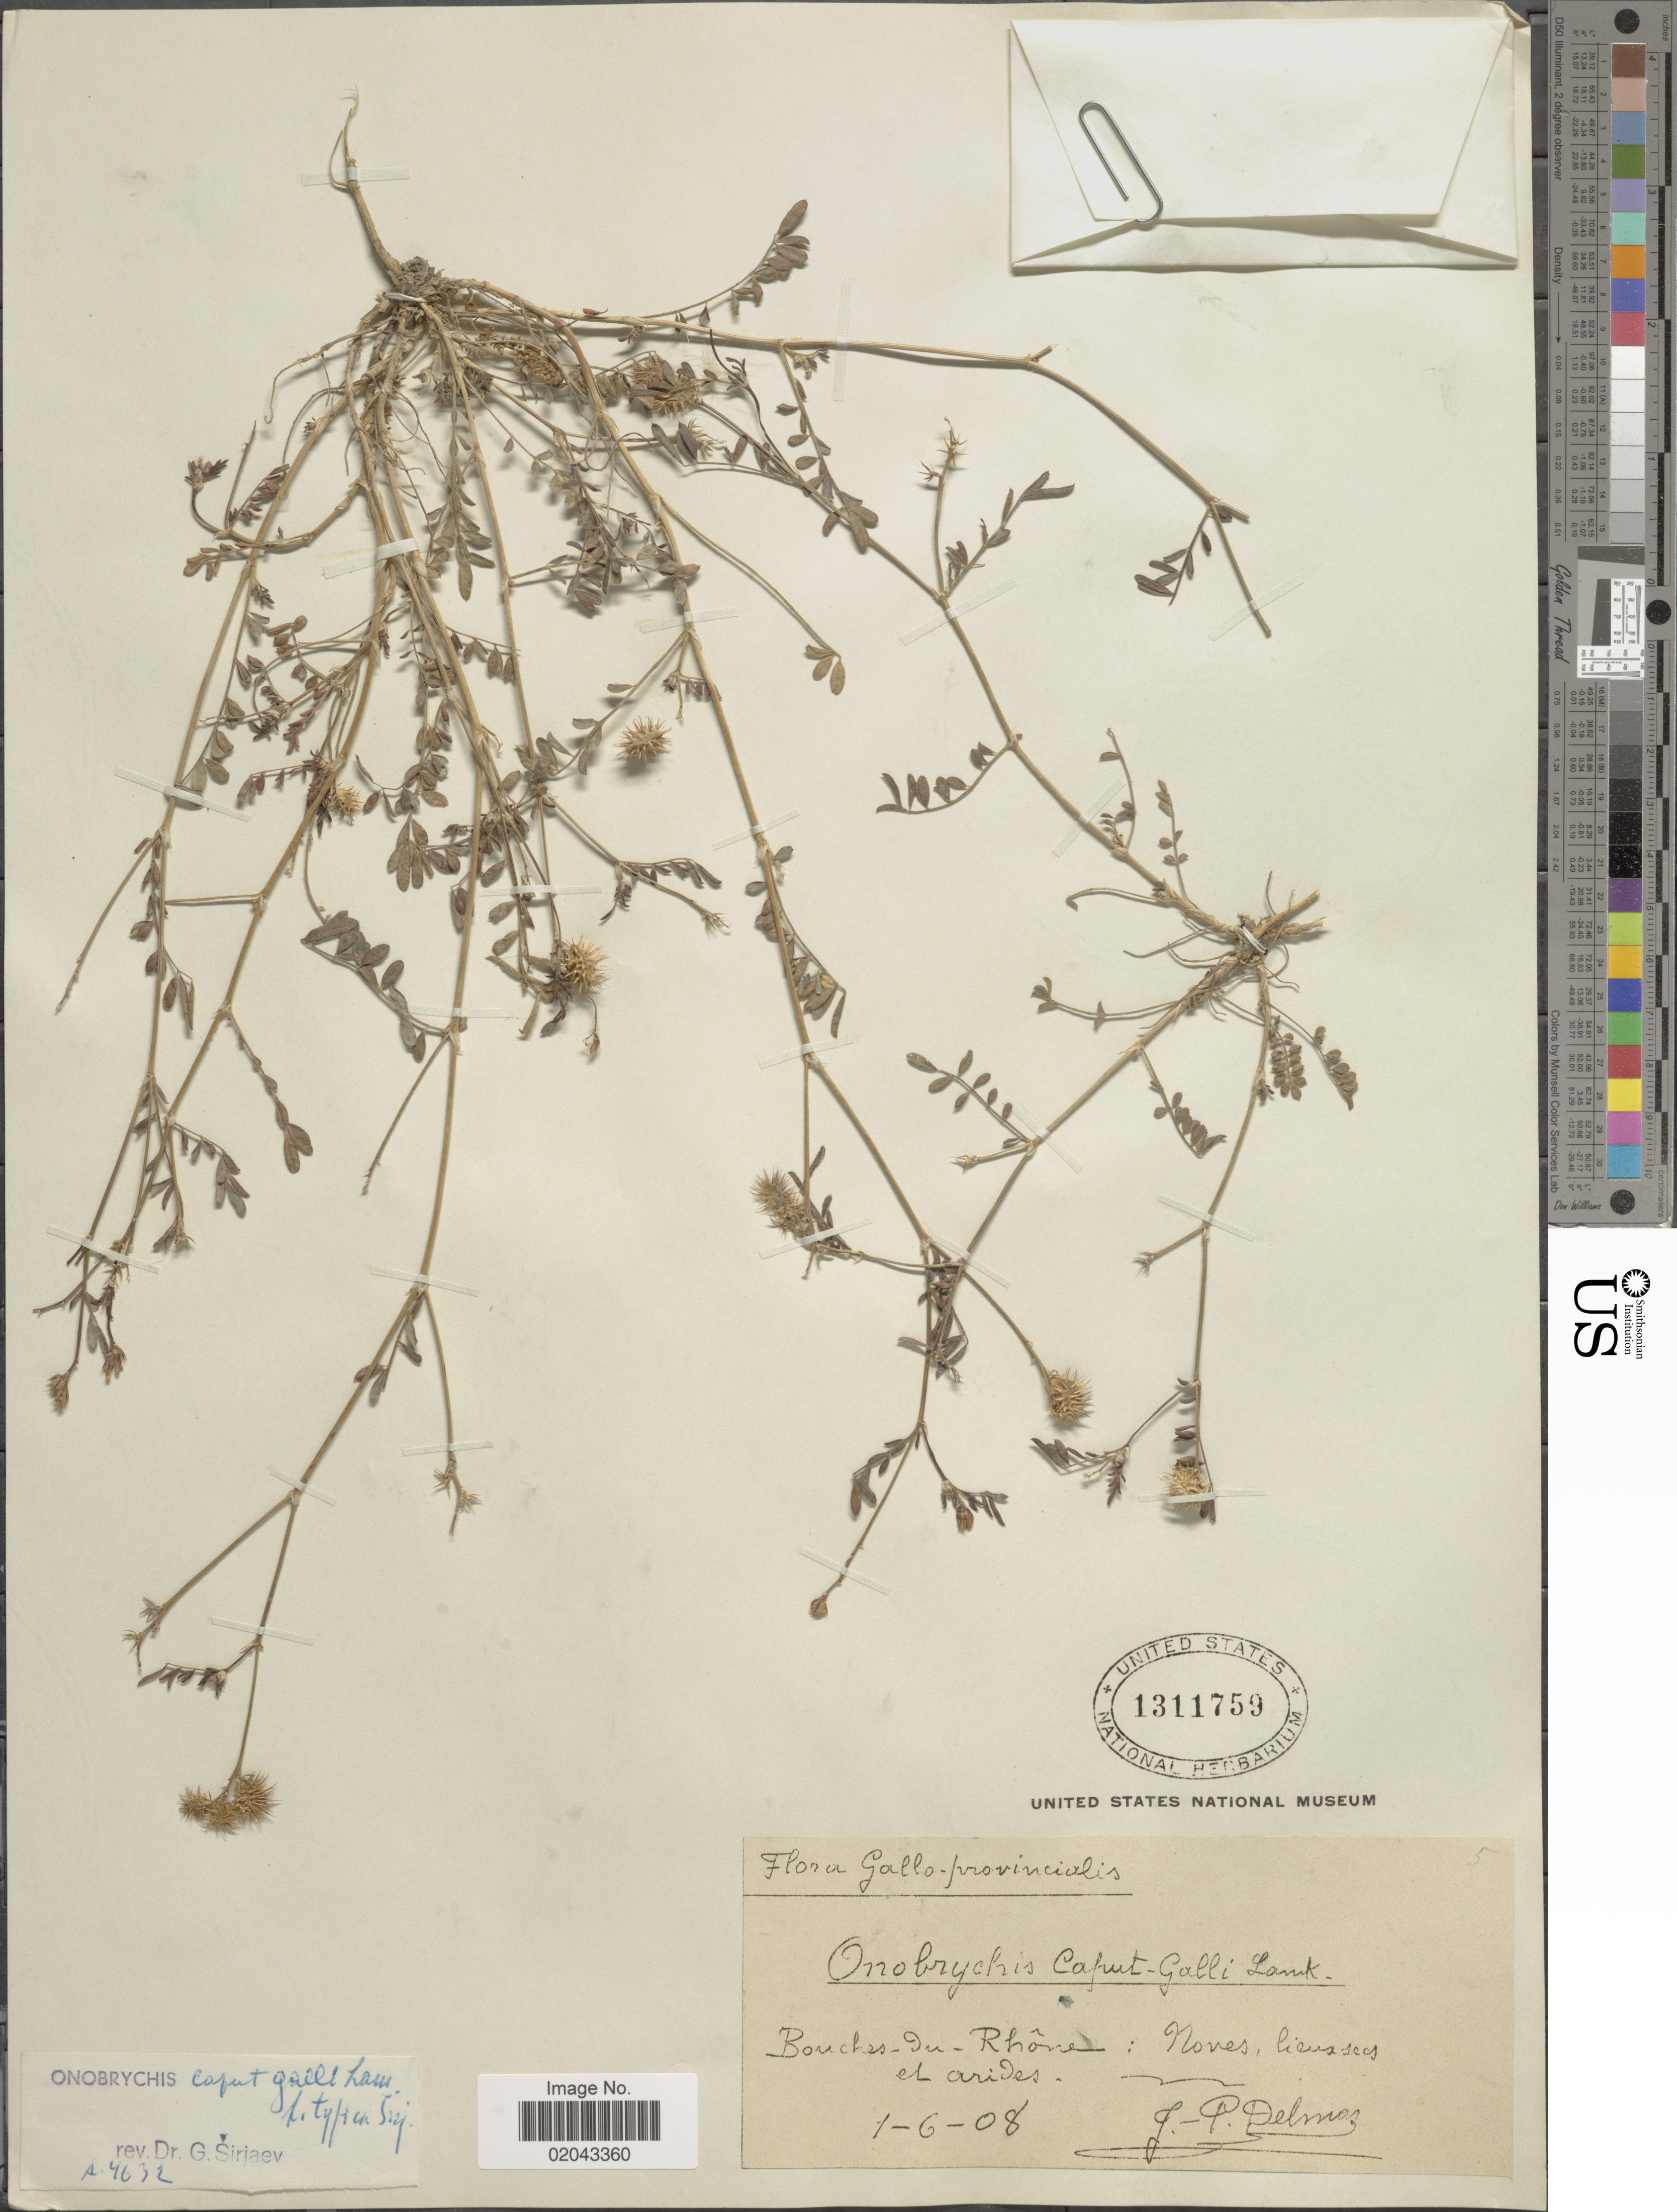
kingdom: Plantae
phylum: Tracheophyta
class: Magnoliopsida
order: Fabales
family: Fabaceae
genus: Onobrychis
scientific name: Onobrychis caput-galli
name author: (L.) Lam.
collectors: J. Delmas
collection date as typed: Transcribed d/m/y: 1/6/8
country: France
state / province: Provence-Alpes-Côte d'Azur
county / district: Bouches-du-Rhône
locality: Gallo provincialis, Bouches-Du-Rhone: Noves, lieuxses et arides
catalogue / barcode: US 1311759